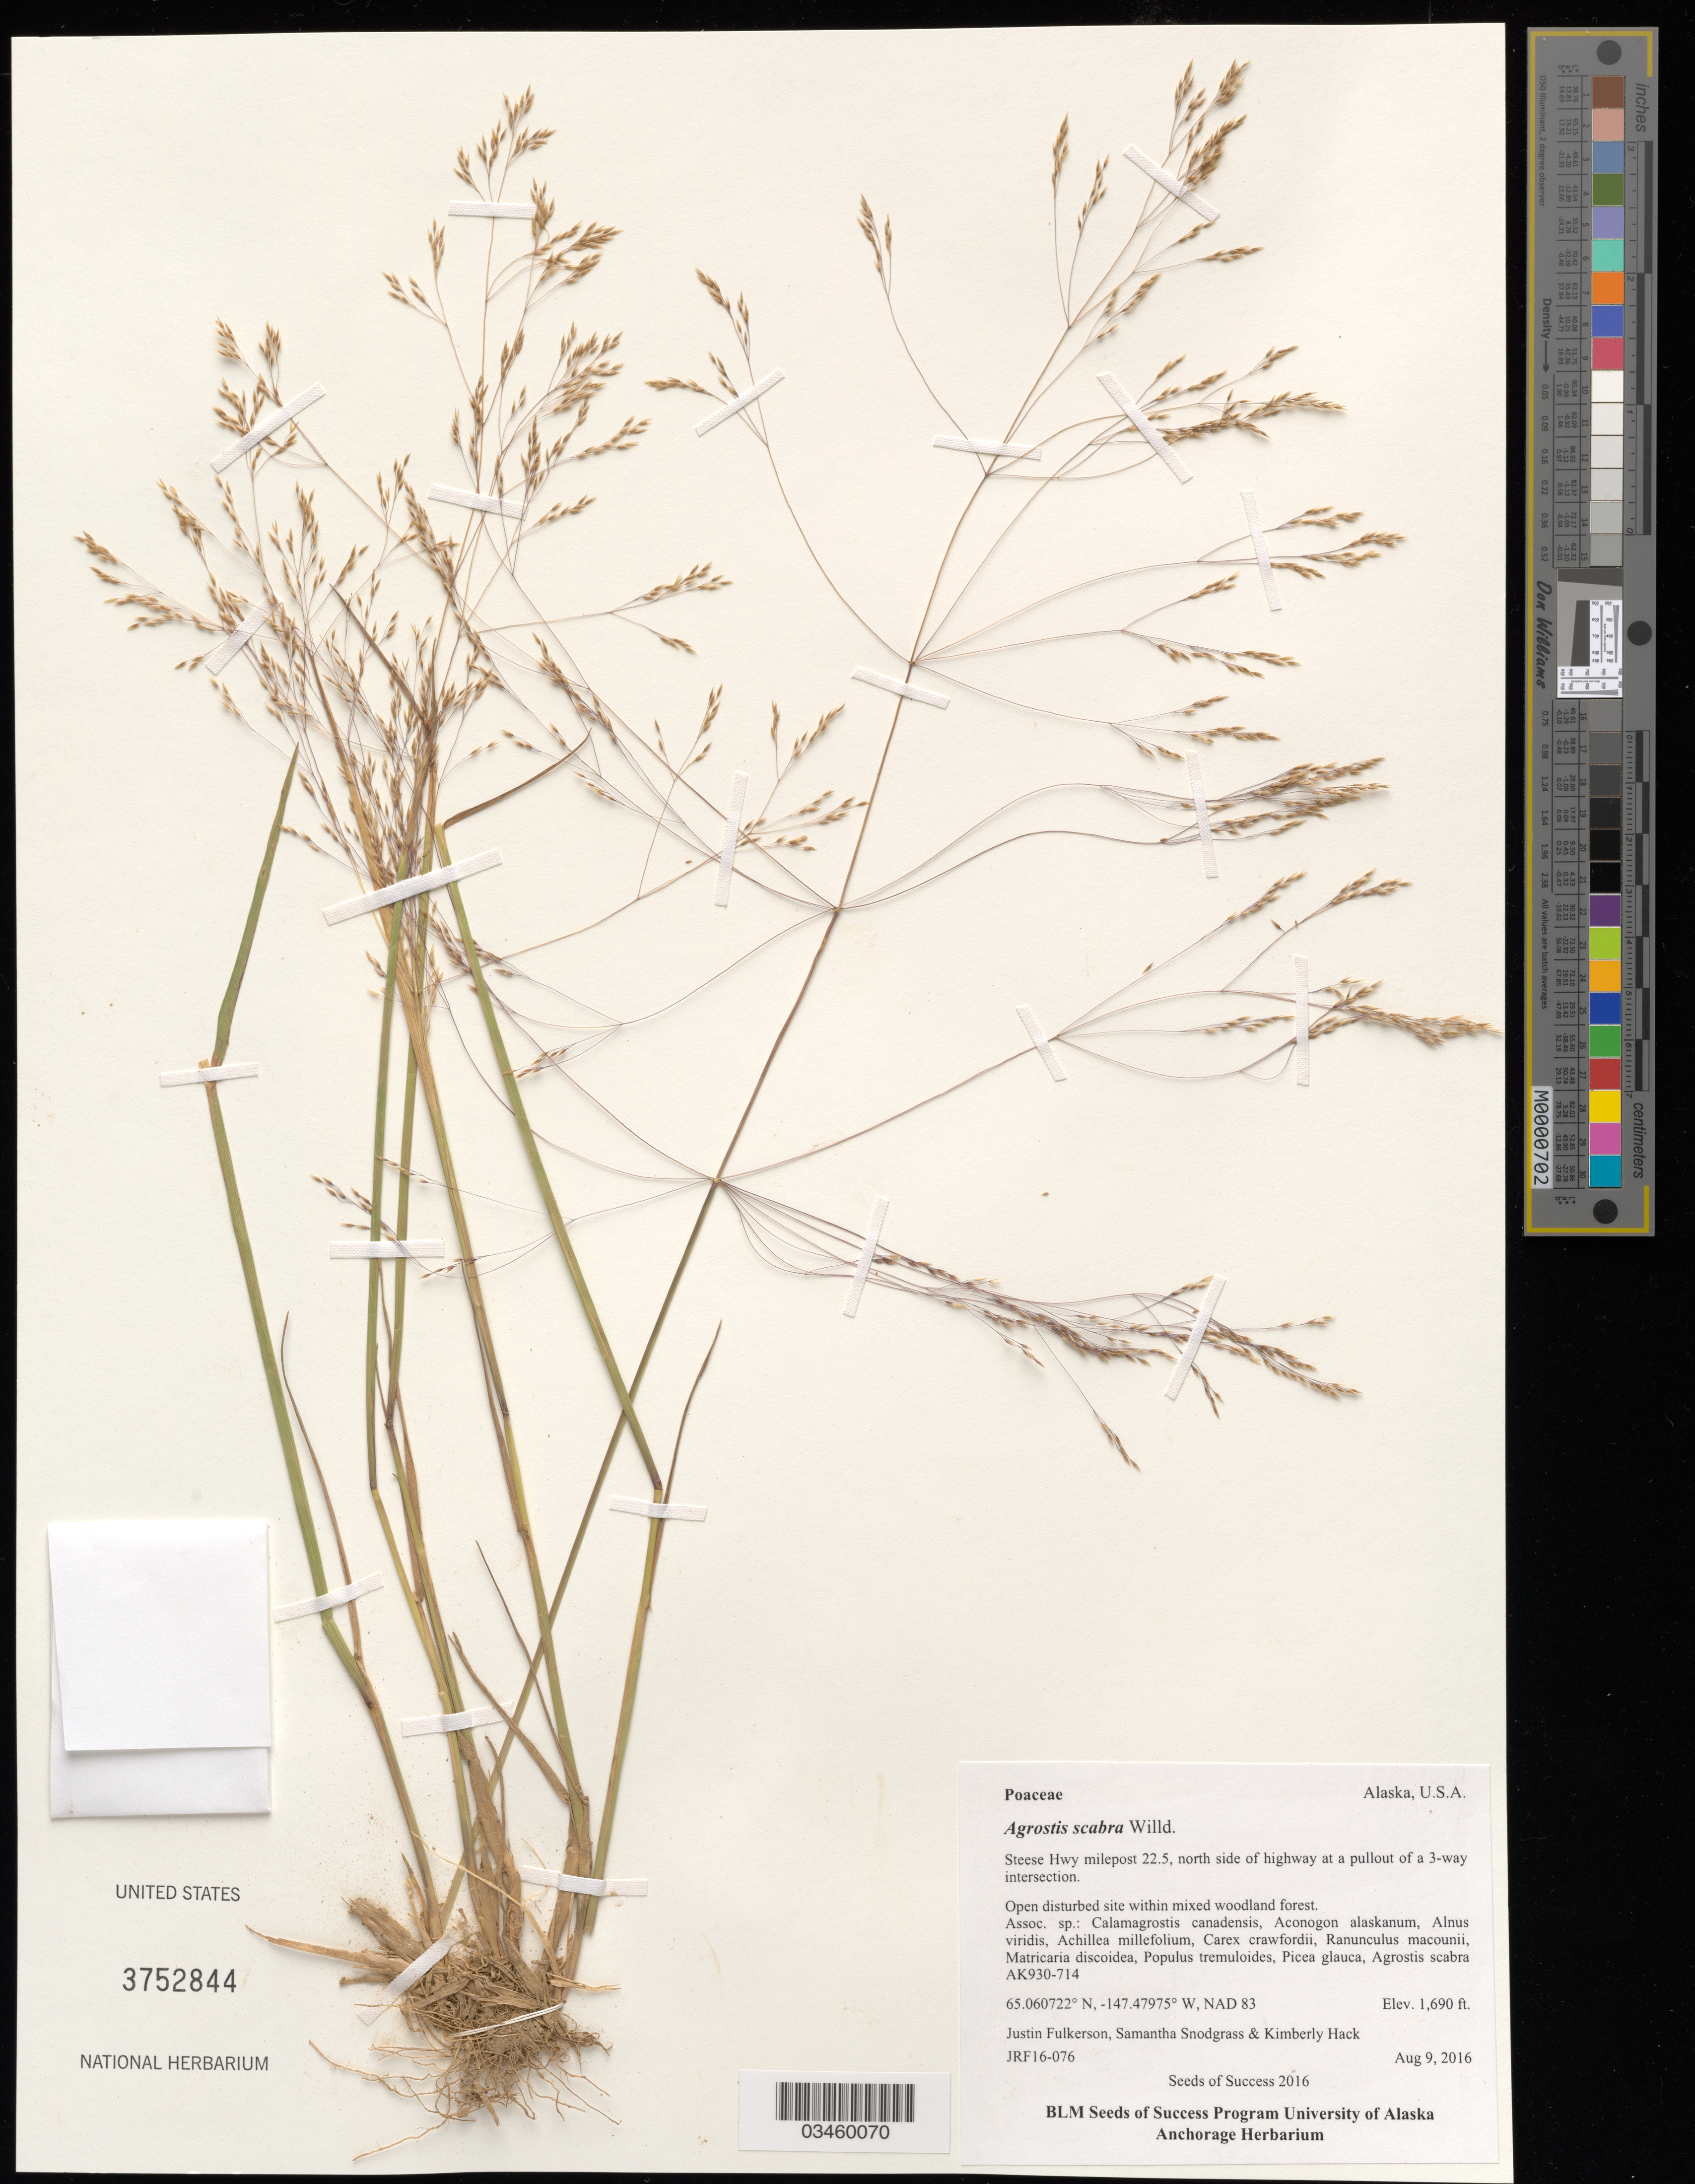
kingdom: Plantae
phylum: Tracheophyta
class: Liliopsida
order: Poales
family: Poaceae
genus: Agrostis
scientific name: Agrostis scabra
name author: Willd.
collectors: J. Fulkerson, K. Hack & S. Snodgrass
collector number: AK930-714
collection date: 2016-08-09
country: United States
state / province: Alaska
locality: Steese Hwy milepost 22.5, north side of Hwy at pullout of a 3-way intersection.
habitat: Open disturbed site within mixed woodland forest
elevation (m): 515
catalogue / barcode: US 3752844